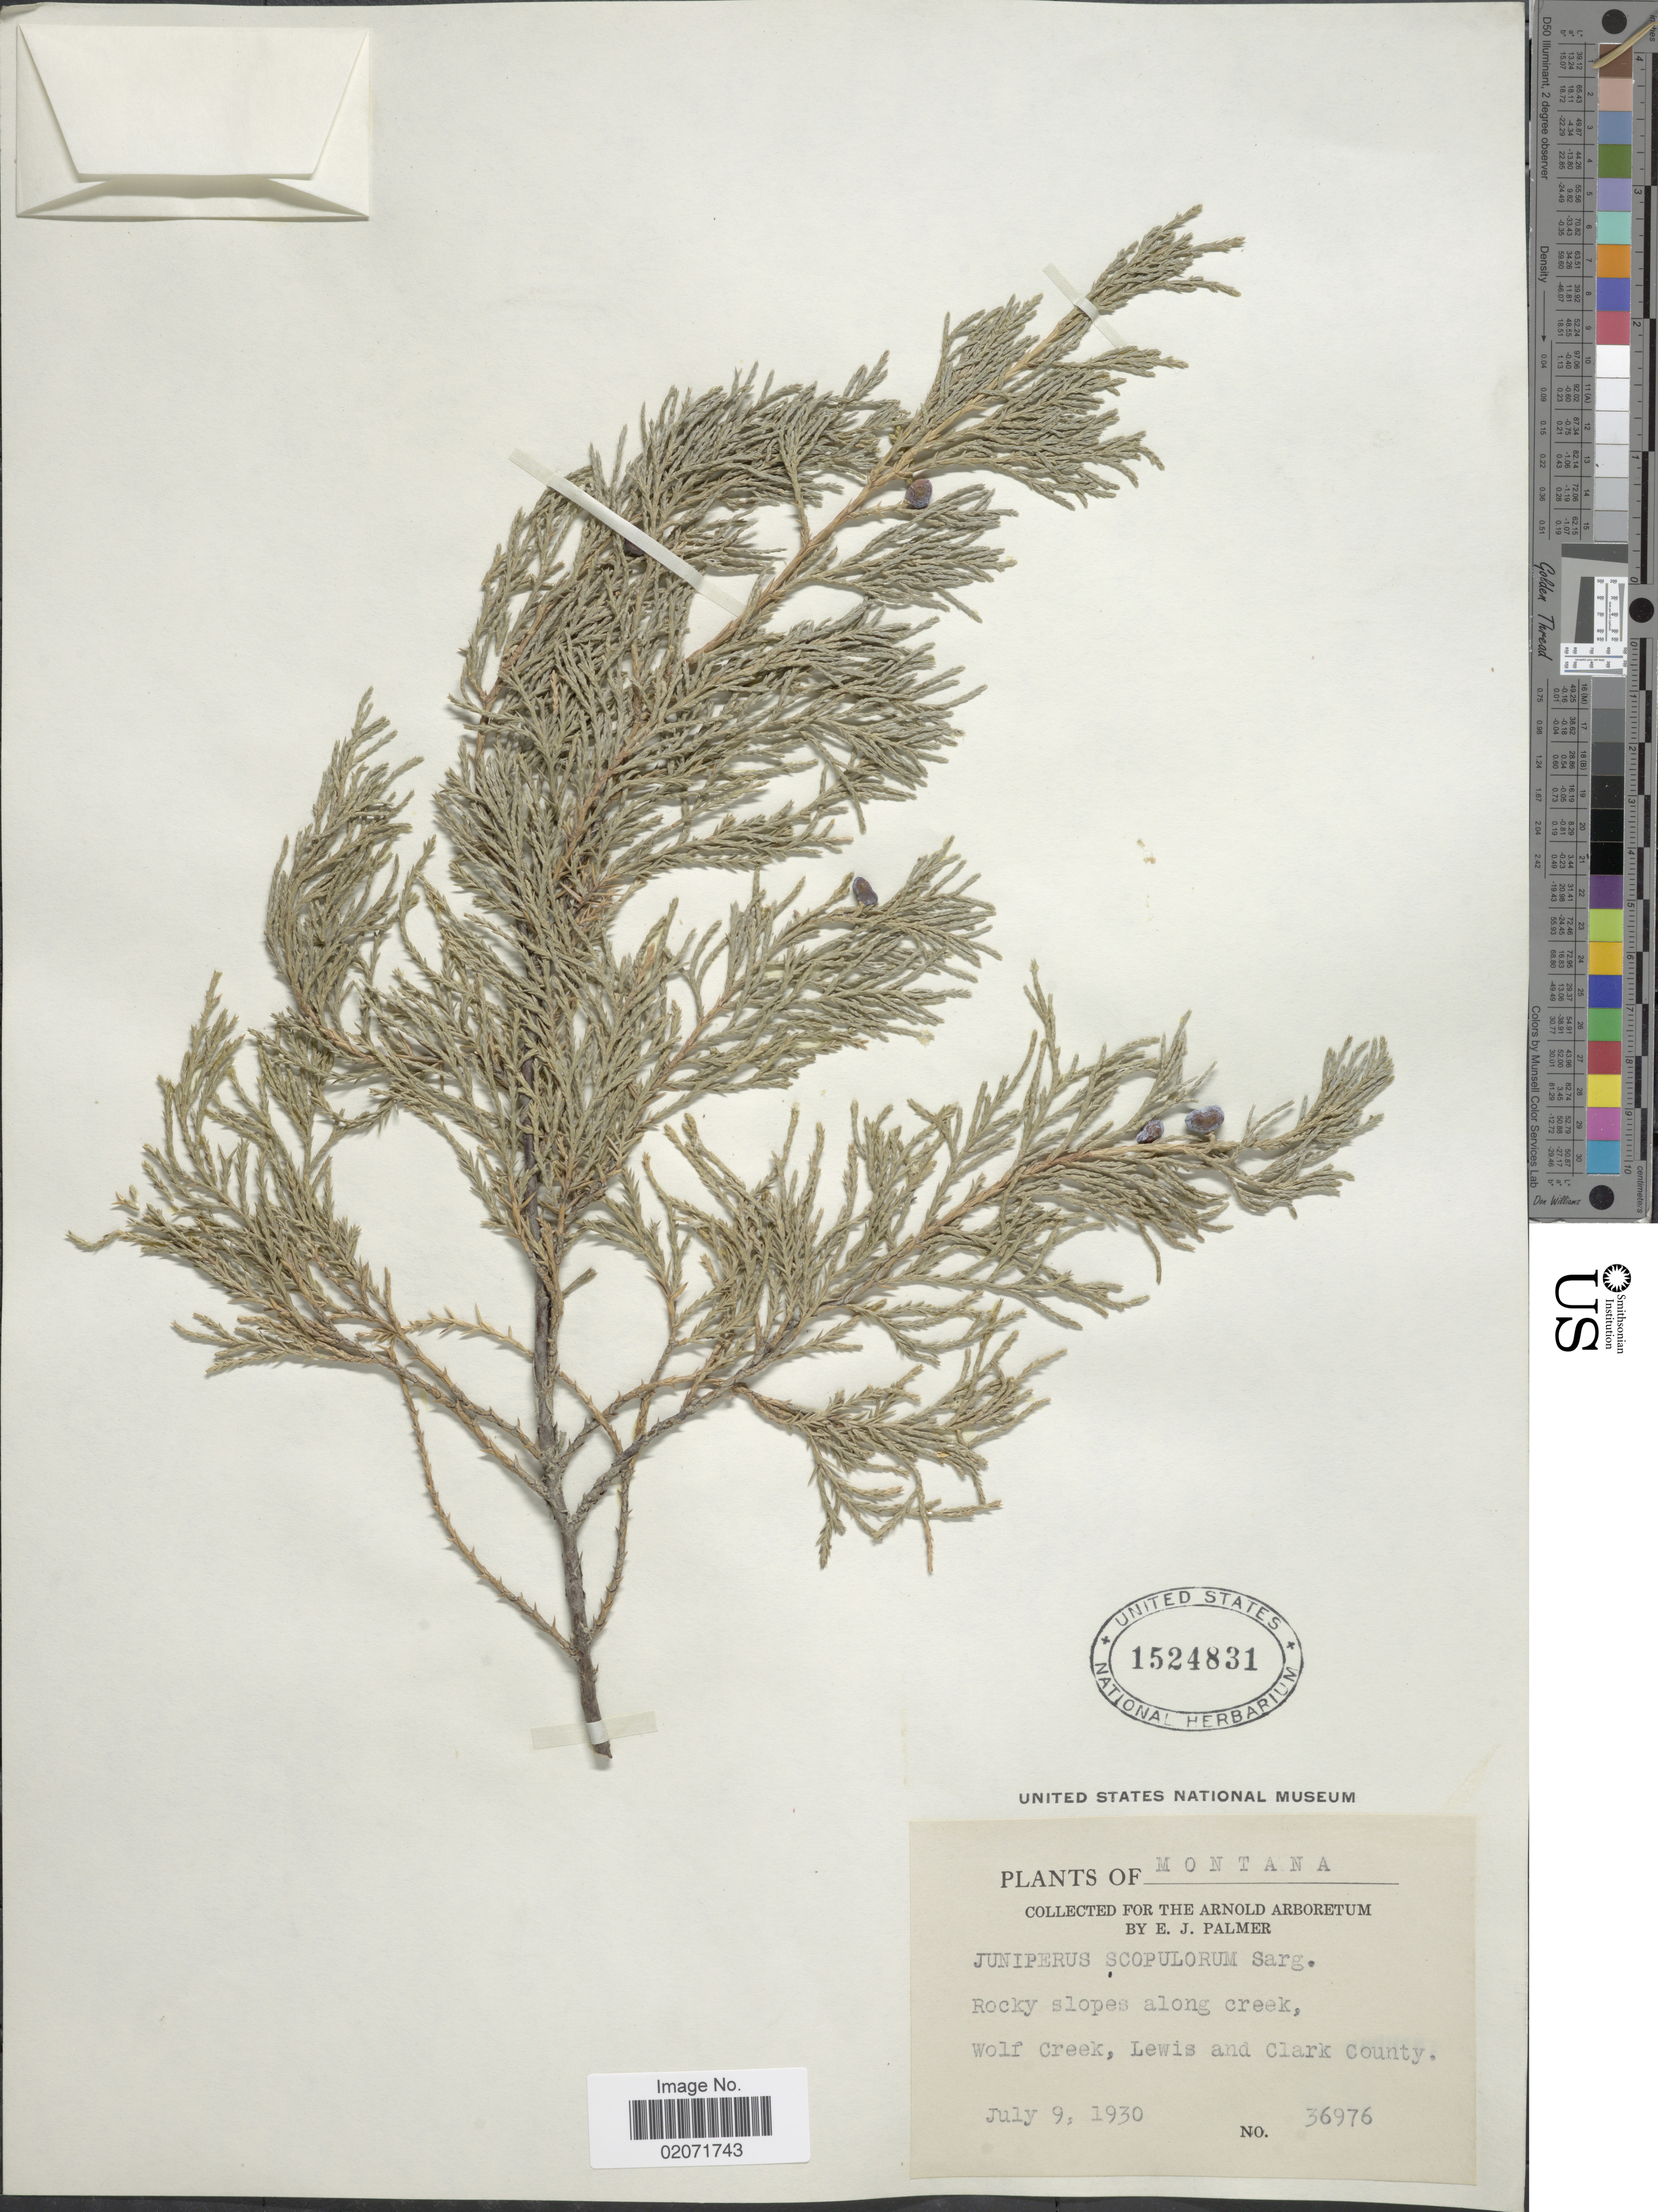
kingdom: Plantae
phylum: Tracheophyta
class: Pinopsida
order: Pinales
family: Cupressaceae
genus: Juniperus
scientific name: Juniperus scopulorum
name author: Sarg.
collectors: E. J. Palmer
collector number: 36976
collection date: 1930-07-09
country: United States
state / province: Montana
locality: Rocky slopes along creek, Wolf Creek, Lewis and Clark County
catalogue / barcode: US 1524831